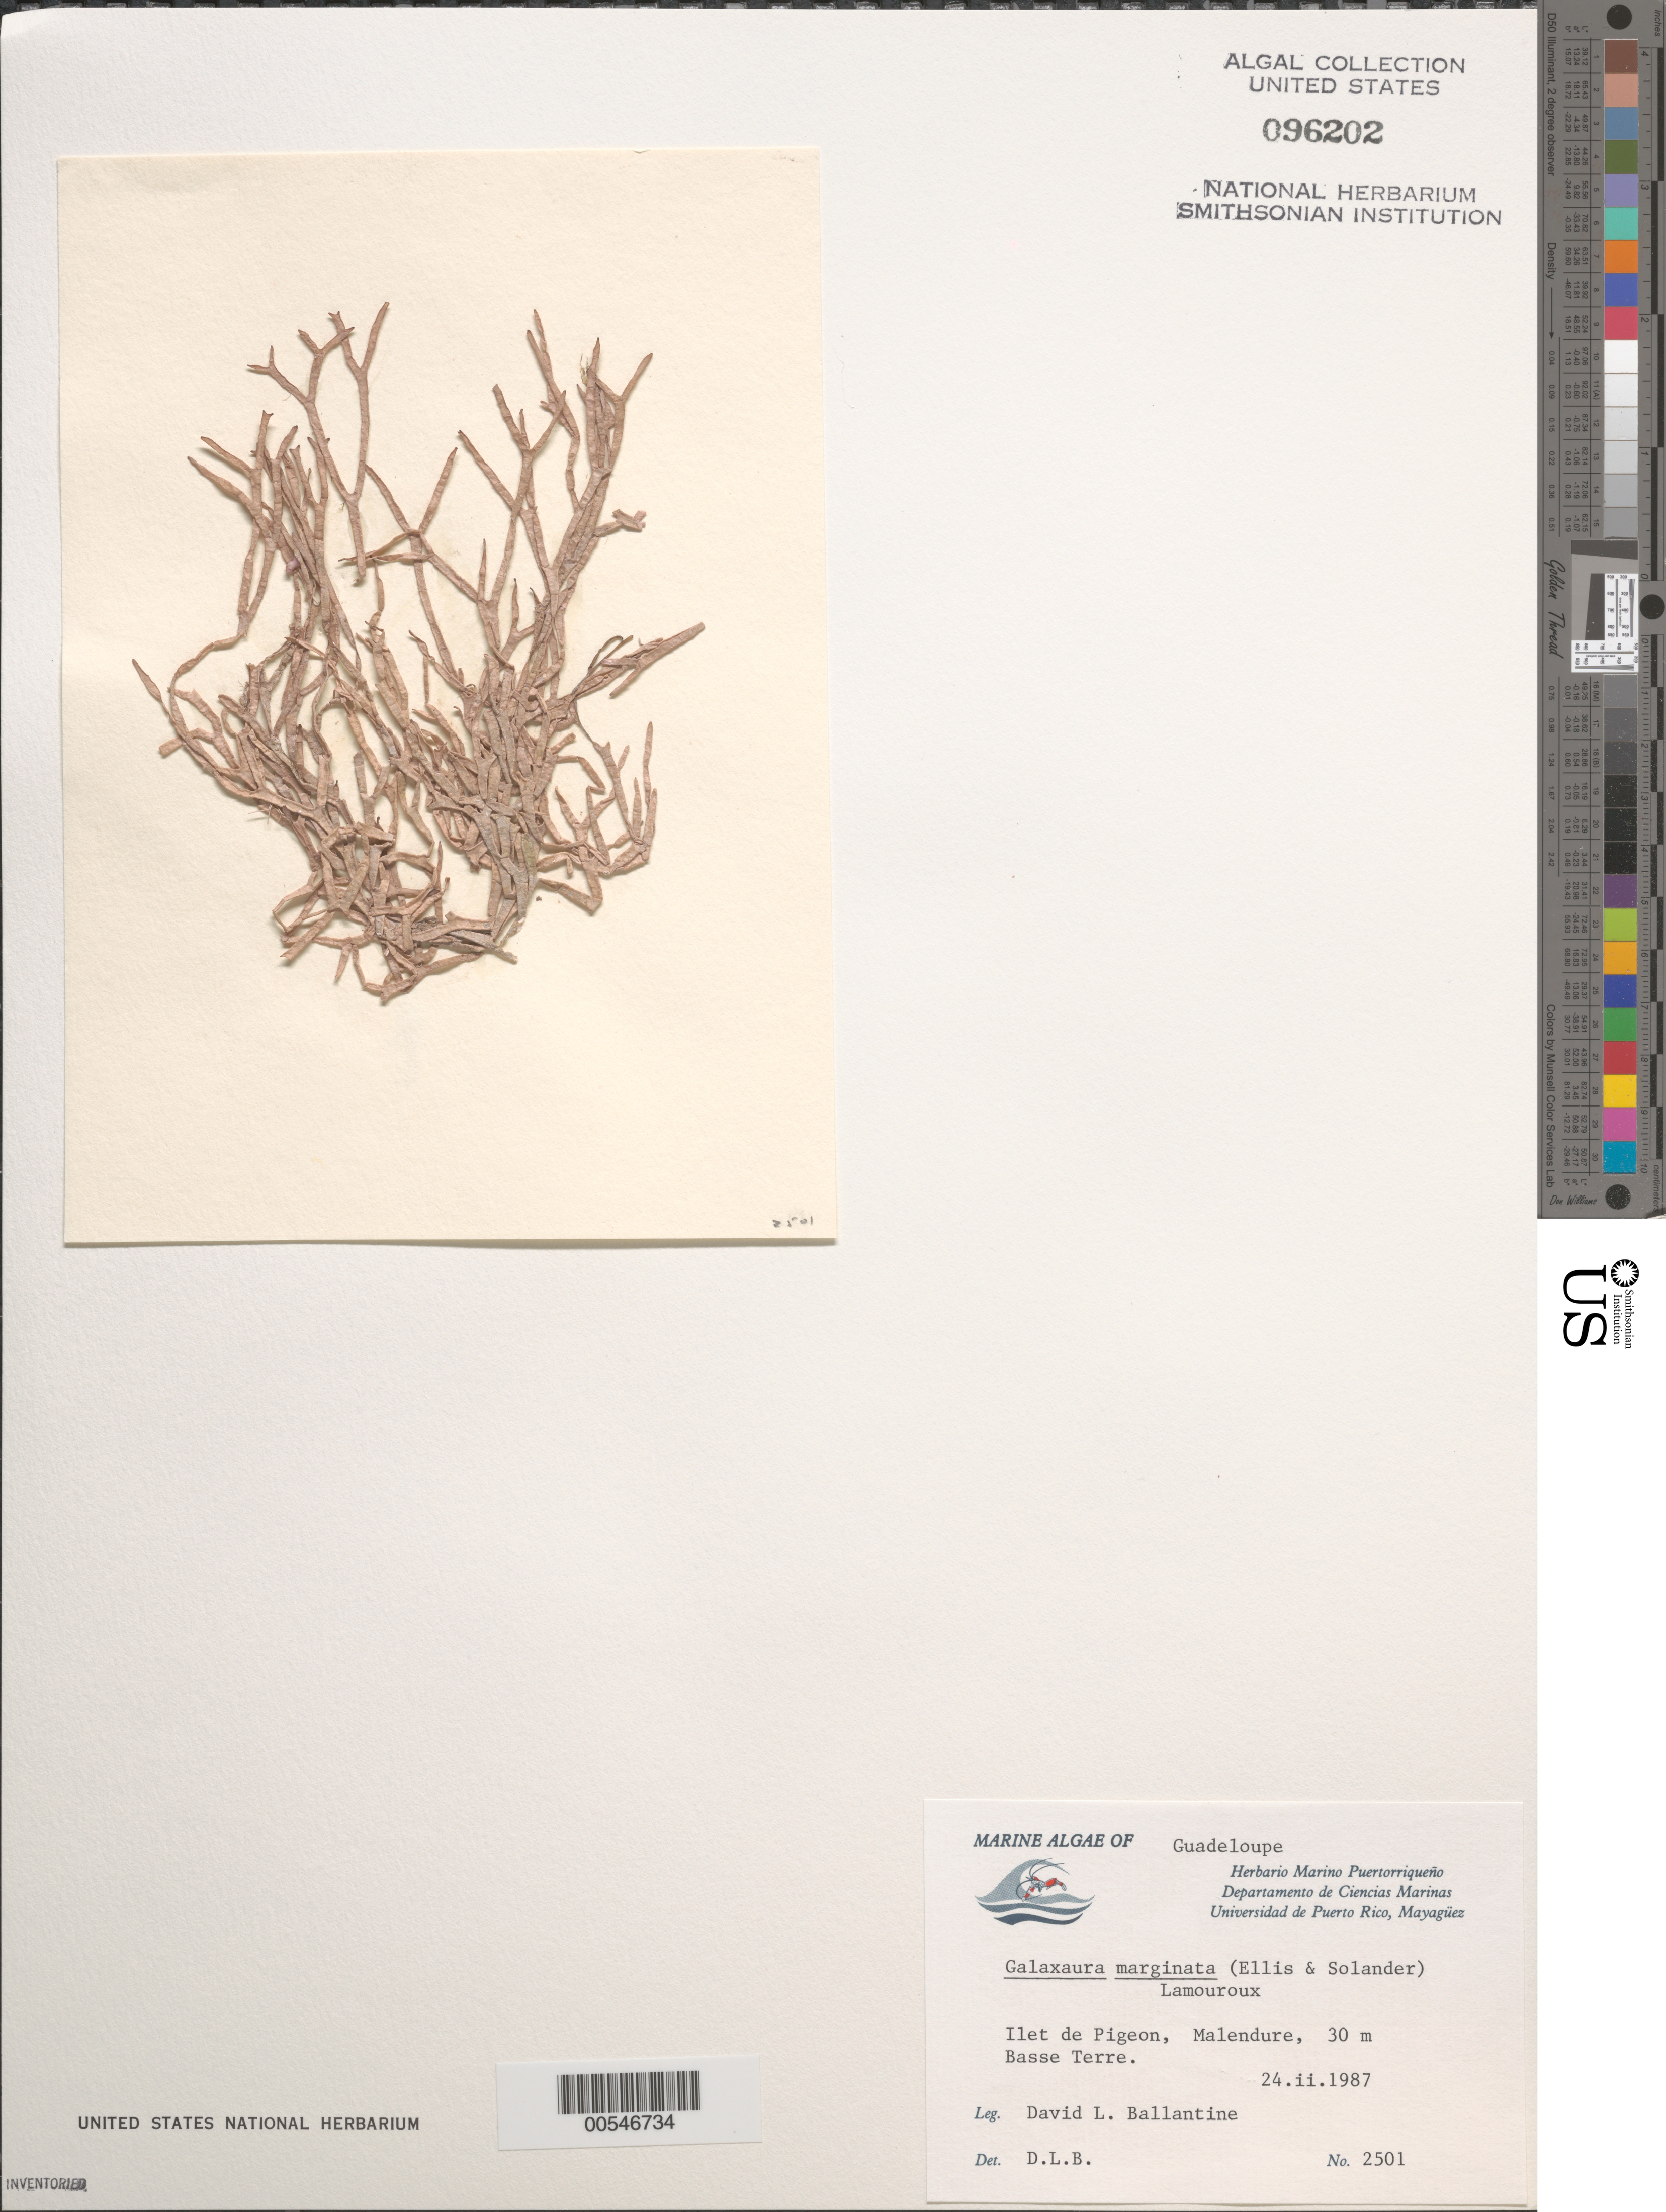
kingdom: Plantae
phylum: Rhodophyta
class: Florideophyceae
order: Nemaliales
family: Galaxauraceae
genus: Galaxaura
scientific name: Galaxaura marginata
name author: (J. Ellis & Sol.) J.V.Lamouroux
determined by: Ballantine, D. L.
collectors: D. Ballentine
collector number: DLB 2501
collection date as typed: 24 Feb 1987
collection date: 1987-02-24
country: Guadeloupe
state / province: Basse Terre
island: Basse Terre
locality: Malendure, Ilet de Pigeon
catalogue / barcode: US 96202